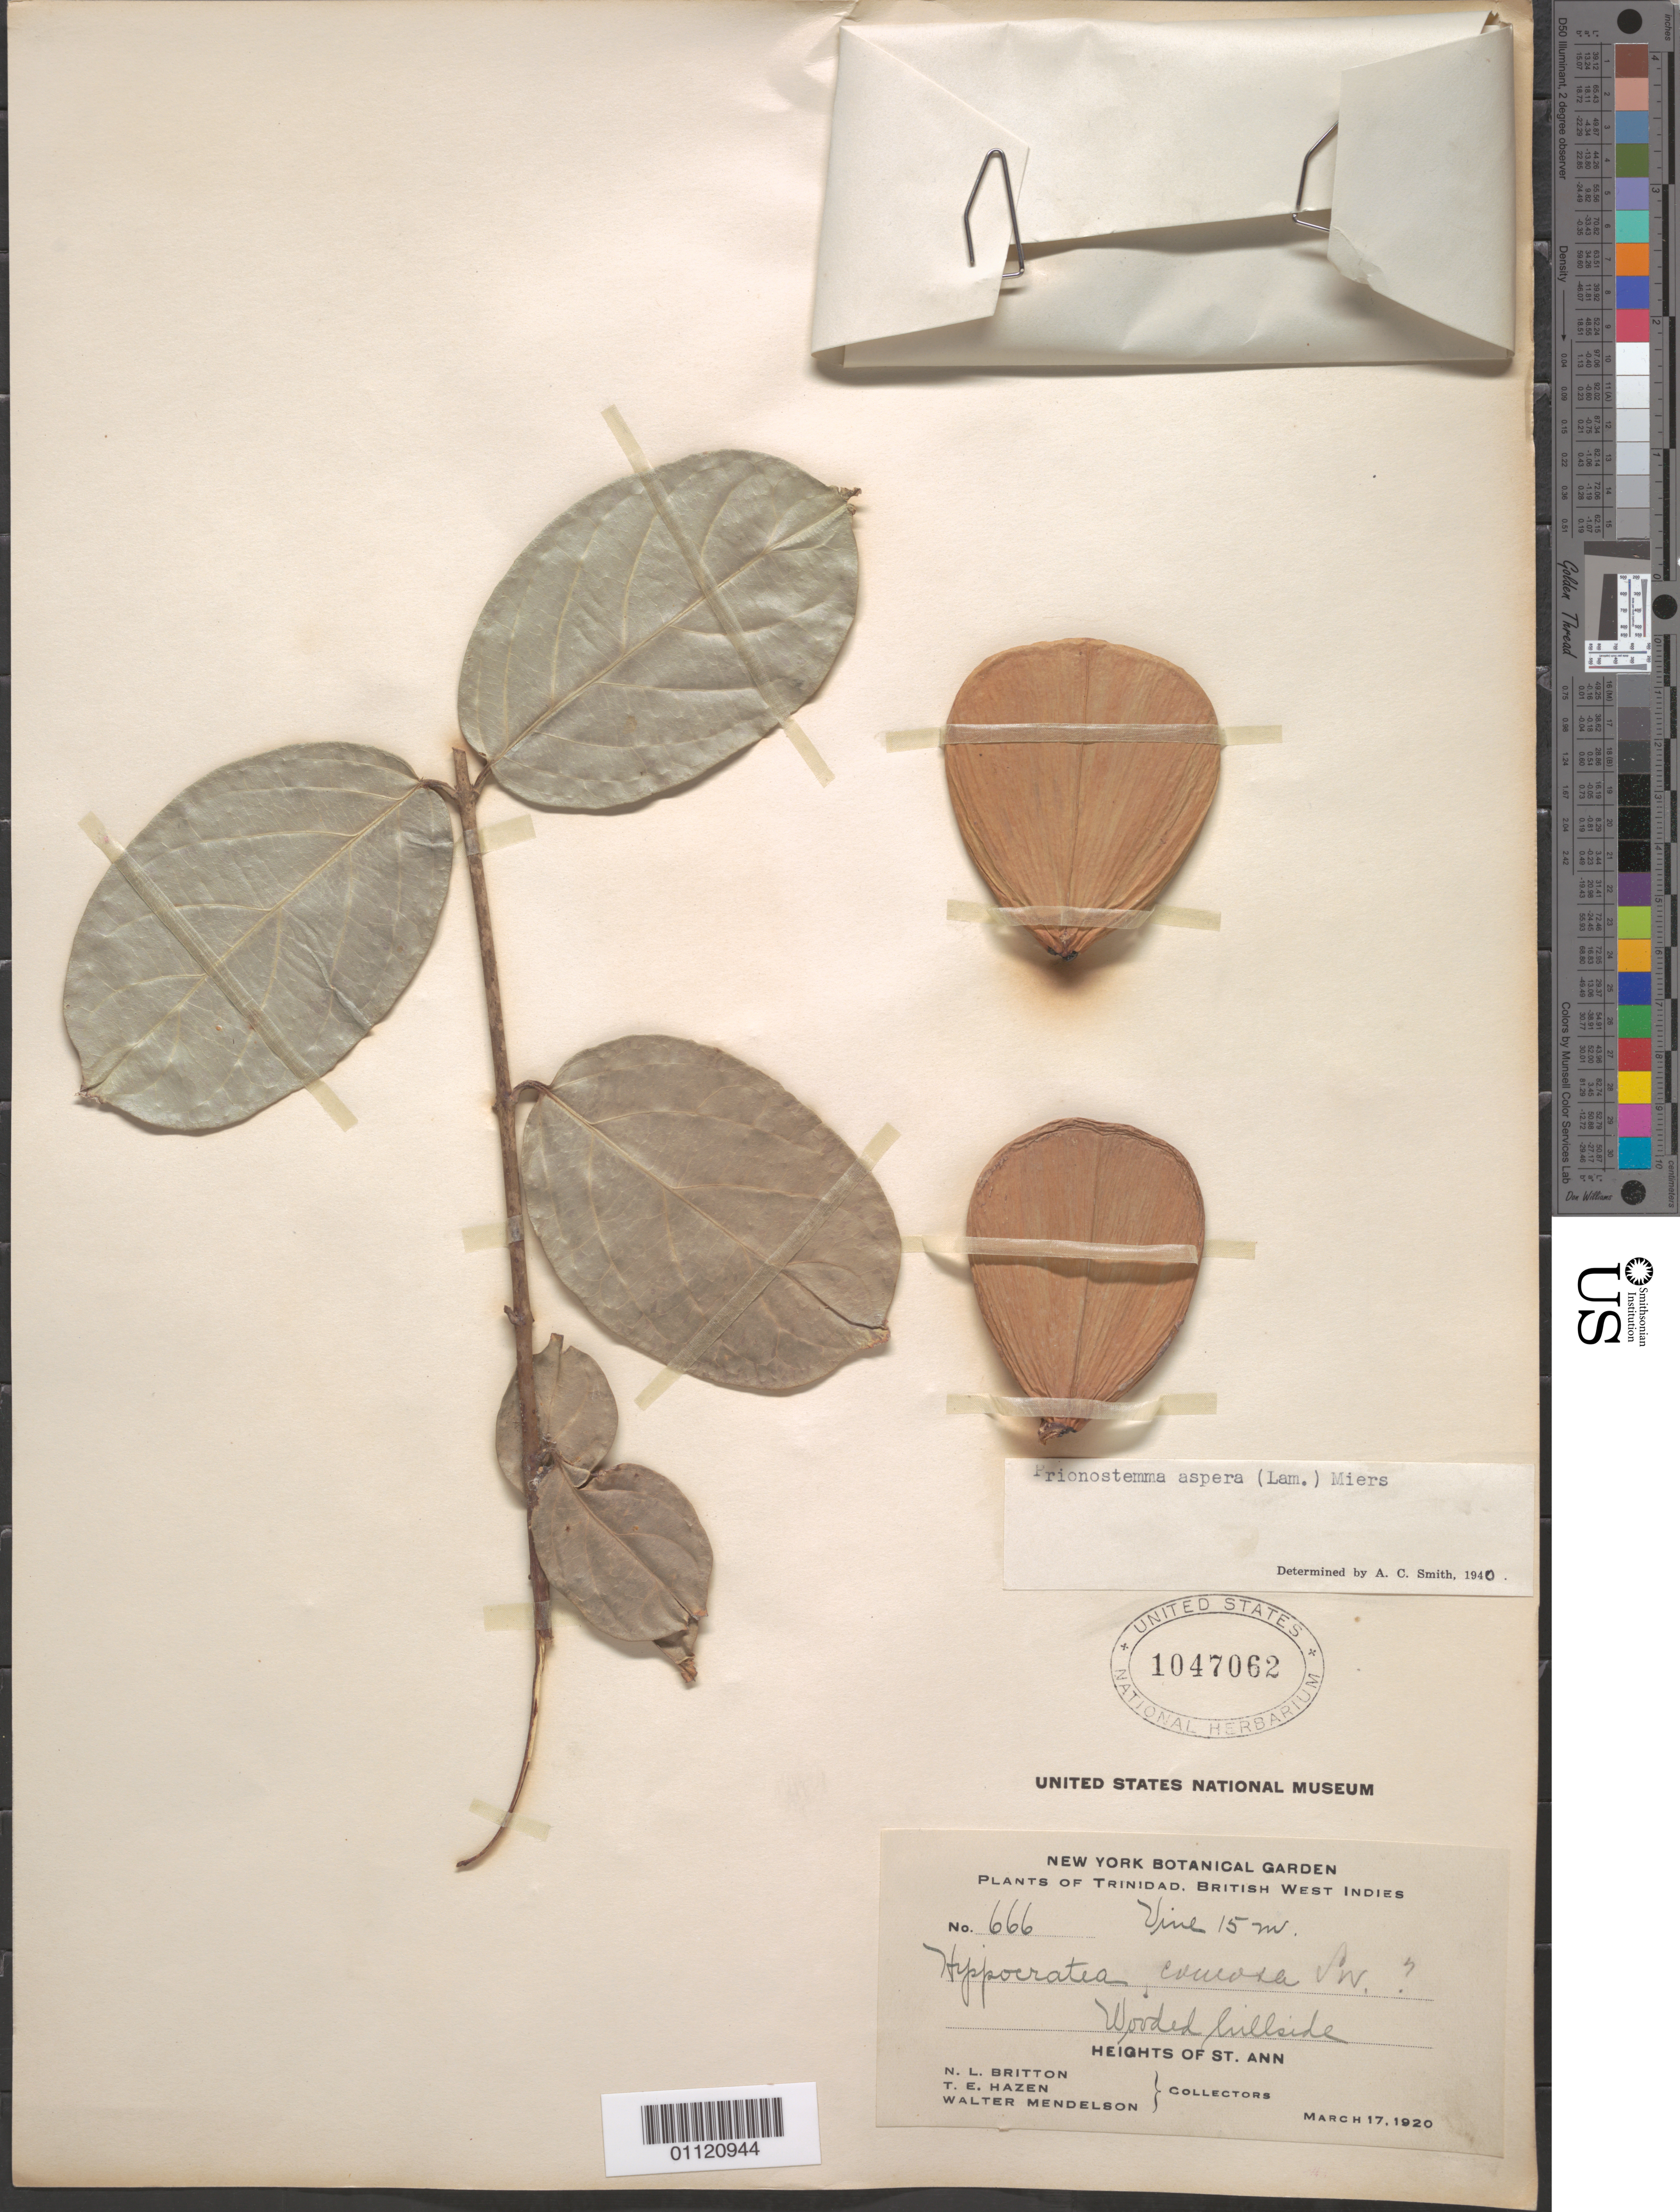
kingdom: Plantae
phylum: Tracheophyta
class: Magnoliopsida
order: Celastrales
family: Celastraceae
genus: Prionostemma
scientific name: Prionostemma aspera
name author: (Lam.) Miers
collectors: N. Britton, T. E. Hazen & W. Mendelson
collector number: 666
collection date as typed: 17 Mar 1920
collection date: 1920-03-17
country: Trinidad and Tobago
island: Trinidad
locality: Heights of St. Ann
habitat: wooded hillside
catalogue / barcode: US 1047062